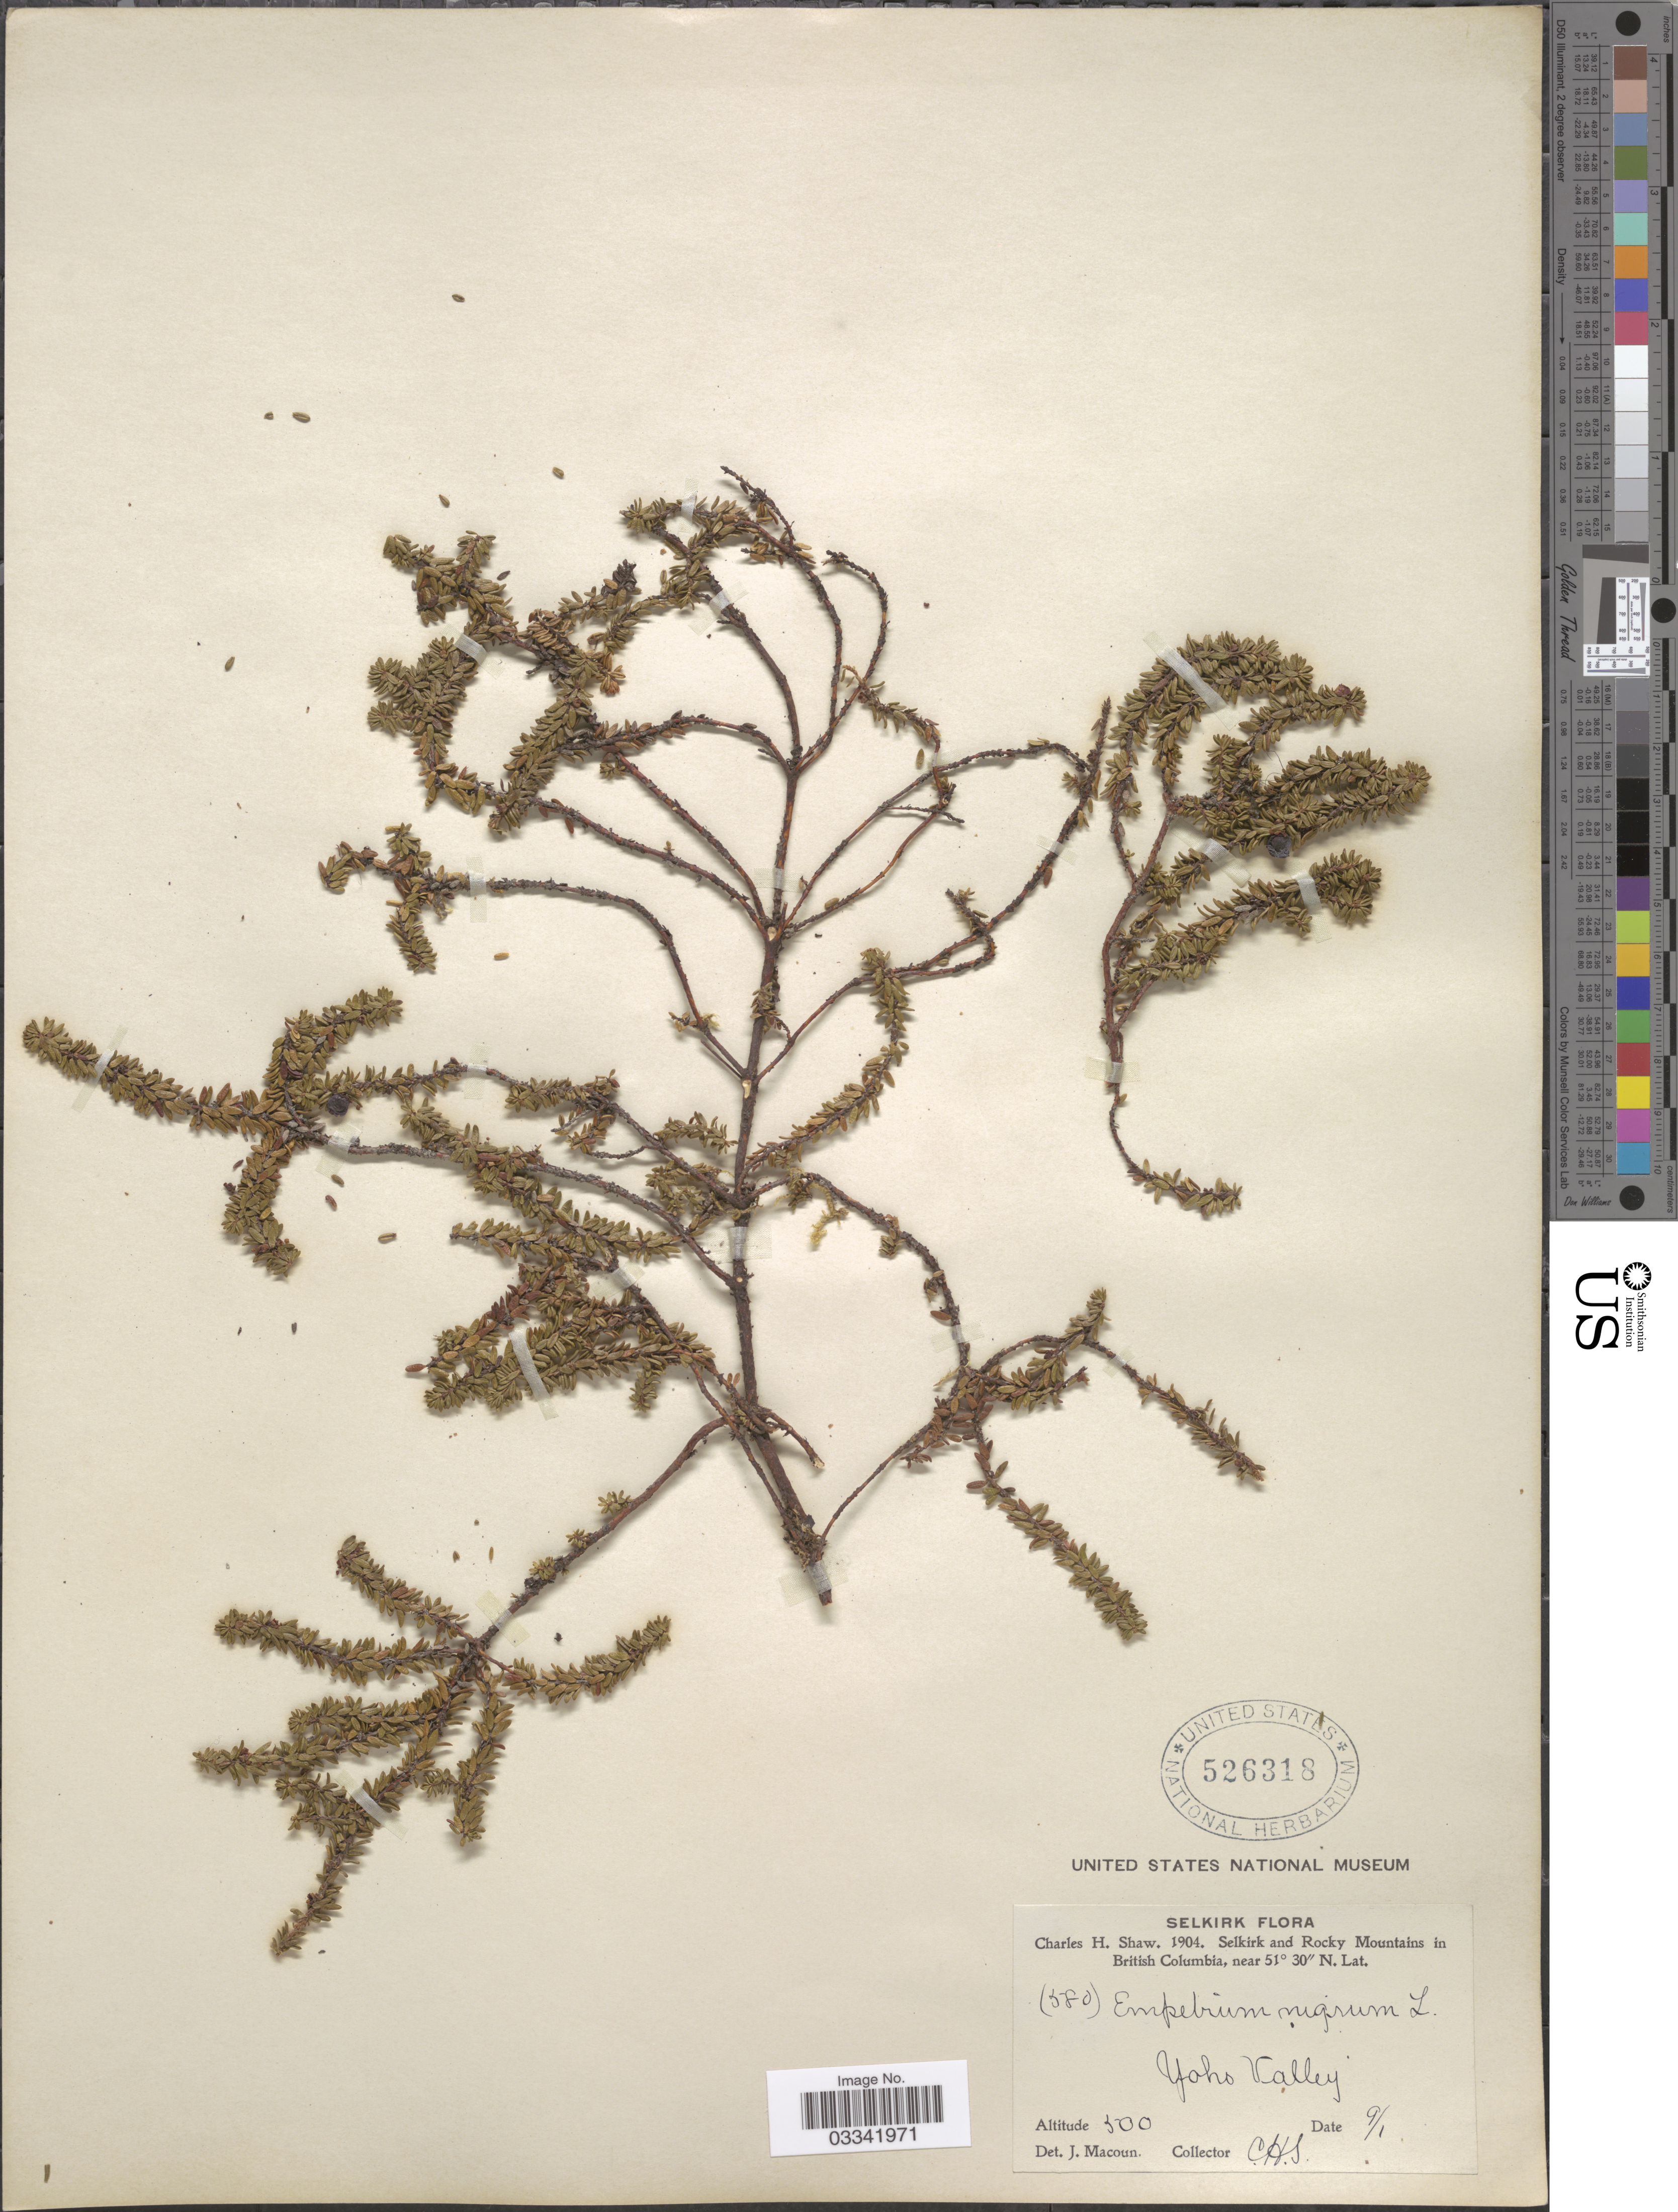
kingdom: Plantae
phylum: Tracheophyta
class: Magnoliopsida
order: Ericales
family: Ericaceae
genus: Empetrum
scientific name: Empetrum nigrum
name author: L.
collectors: C. H. Shaw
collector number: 580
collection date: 1904-01-09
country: Canada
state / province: British Columbia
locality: Selkirk and Rocky Mountains in British Columbia, Yoho Valley.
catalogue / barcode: US 526318